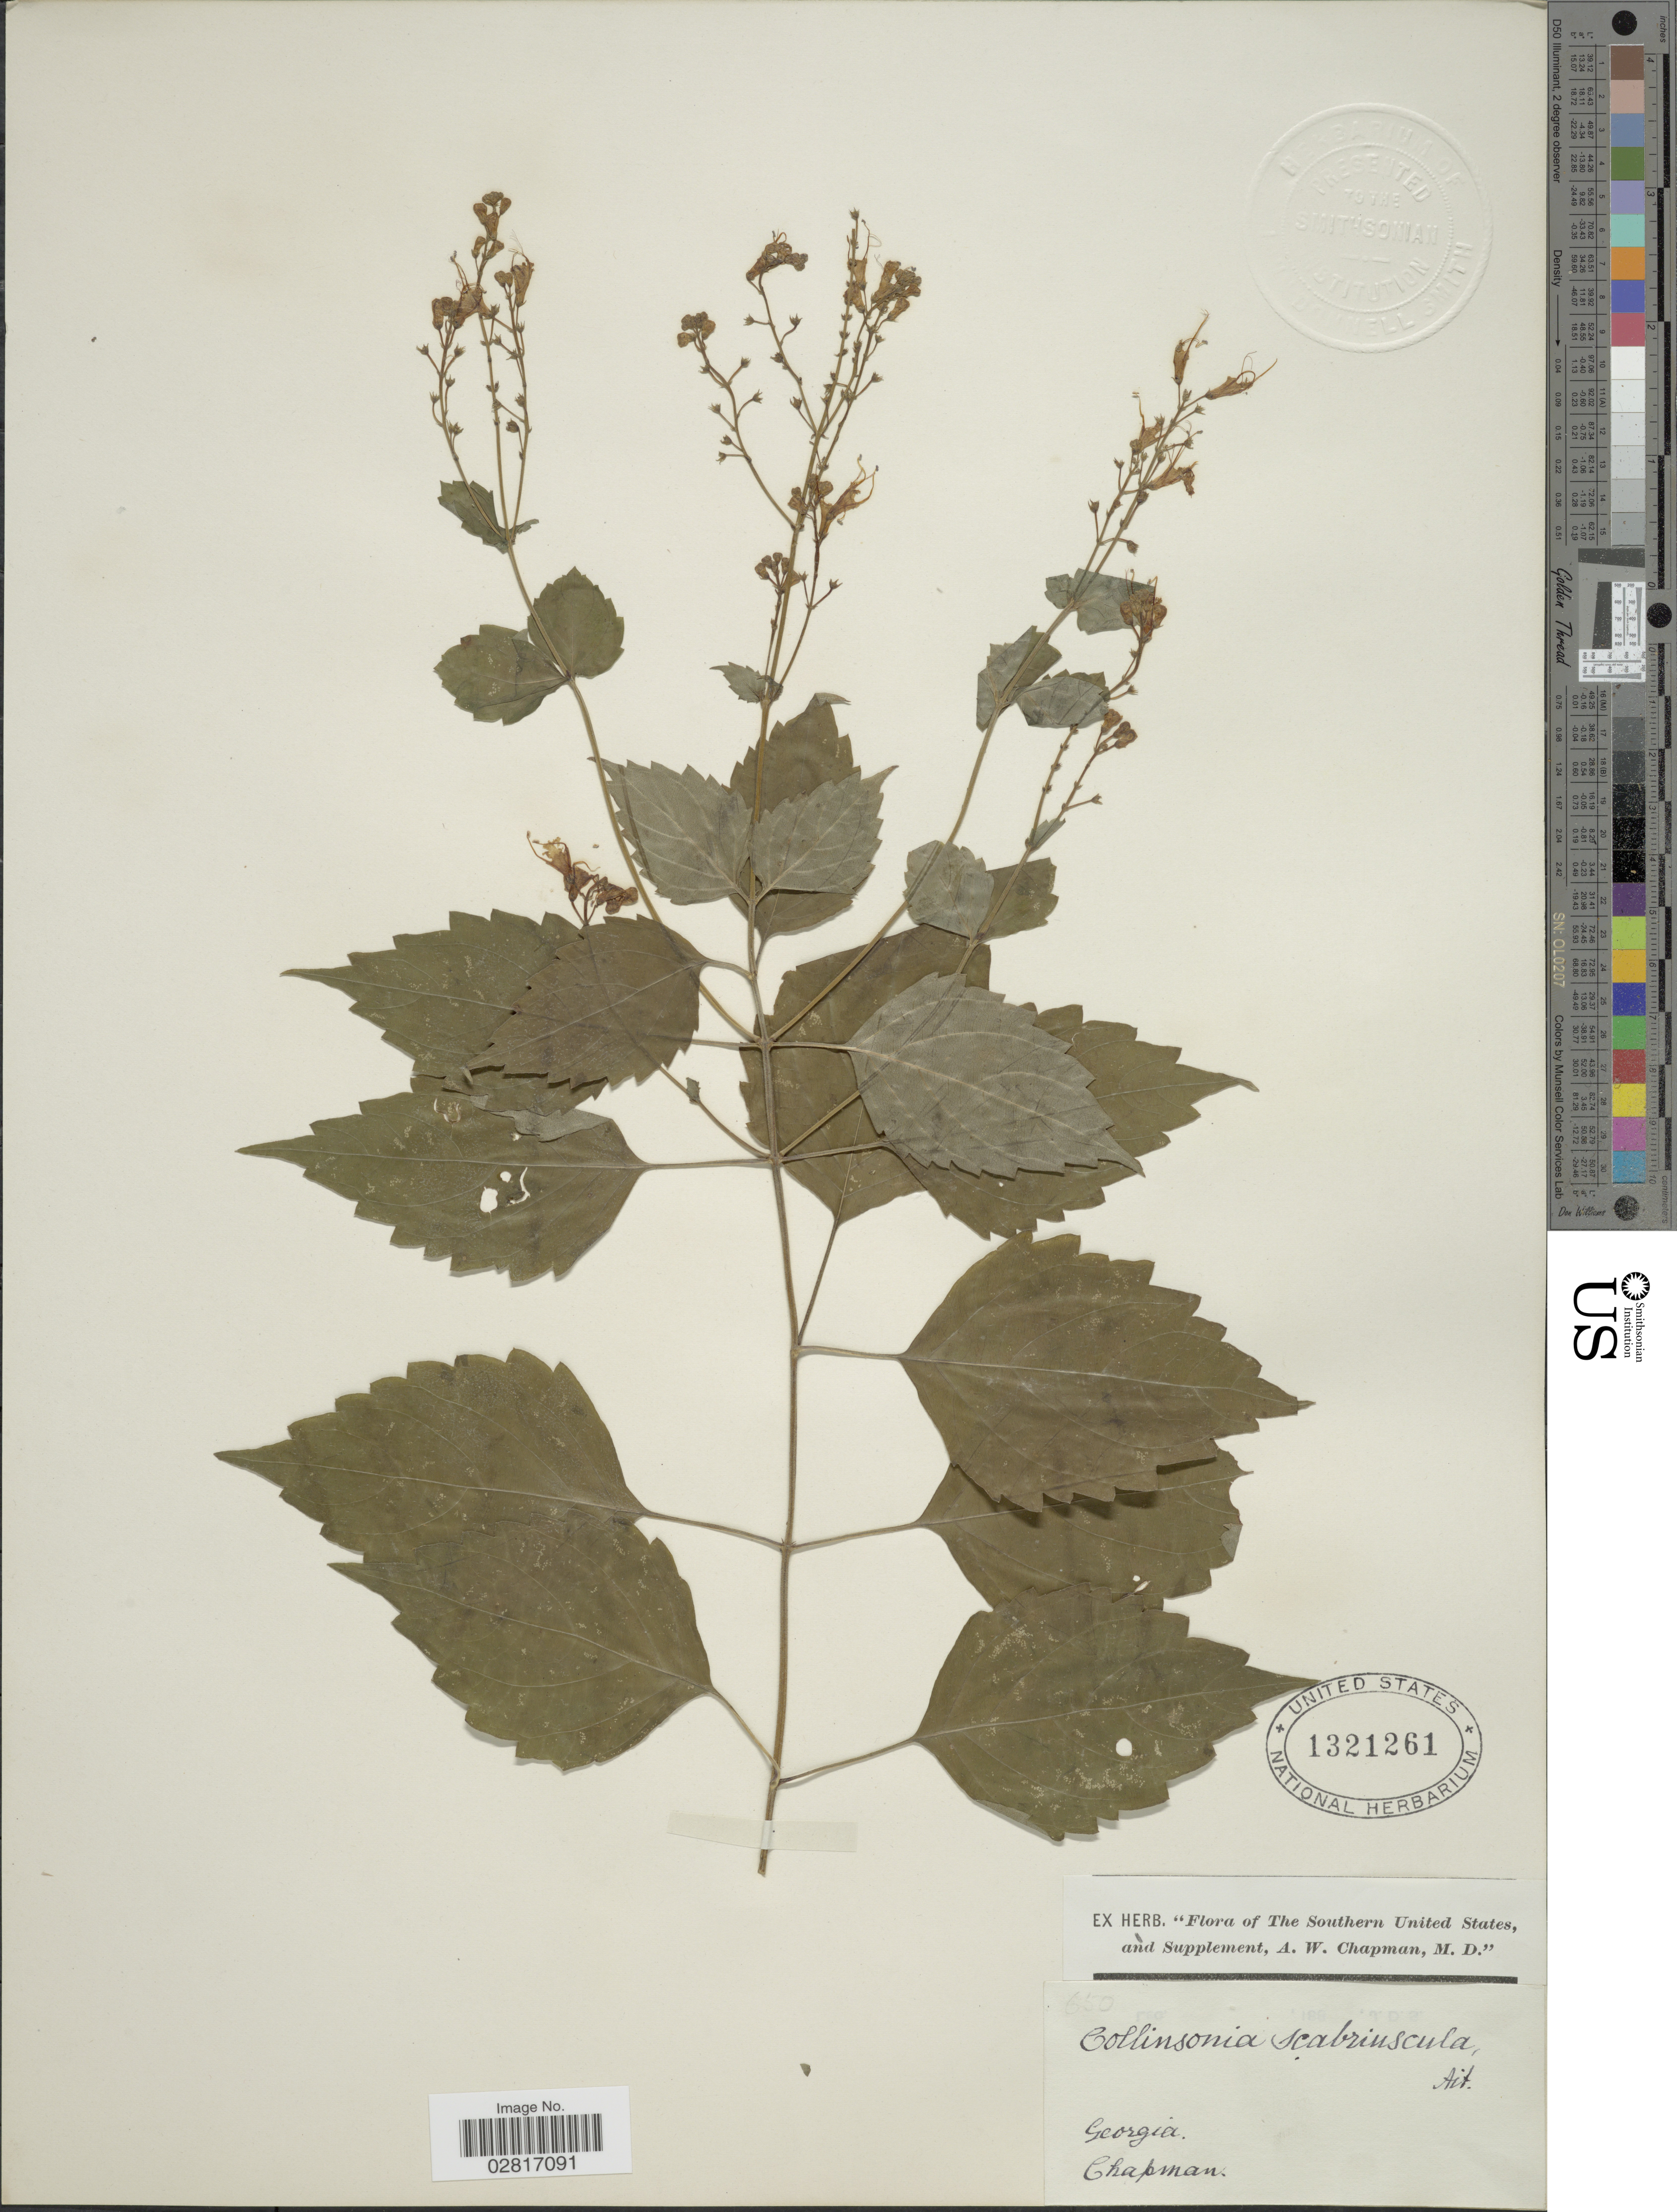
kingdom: Plantae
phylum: Tracheophyta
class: Magnoliopsida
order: Lamiales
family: Lamiaceae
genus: Collinsonia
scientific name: Collinsonia canadensis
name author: L.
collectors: A. Chapman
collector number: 650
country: United States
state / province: Georgia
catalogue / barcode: US 1321261